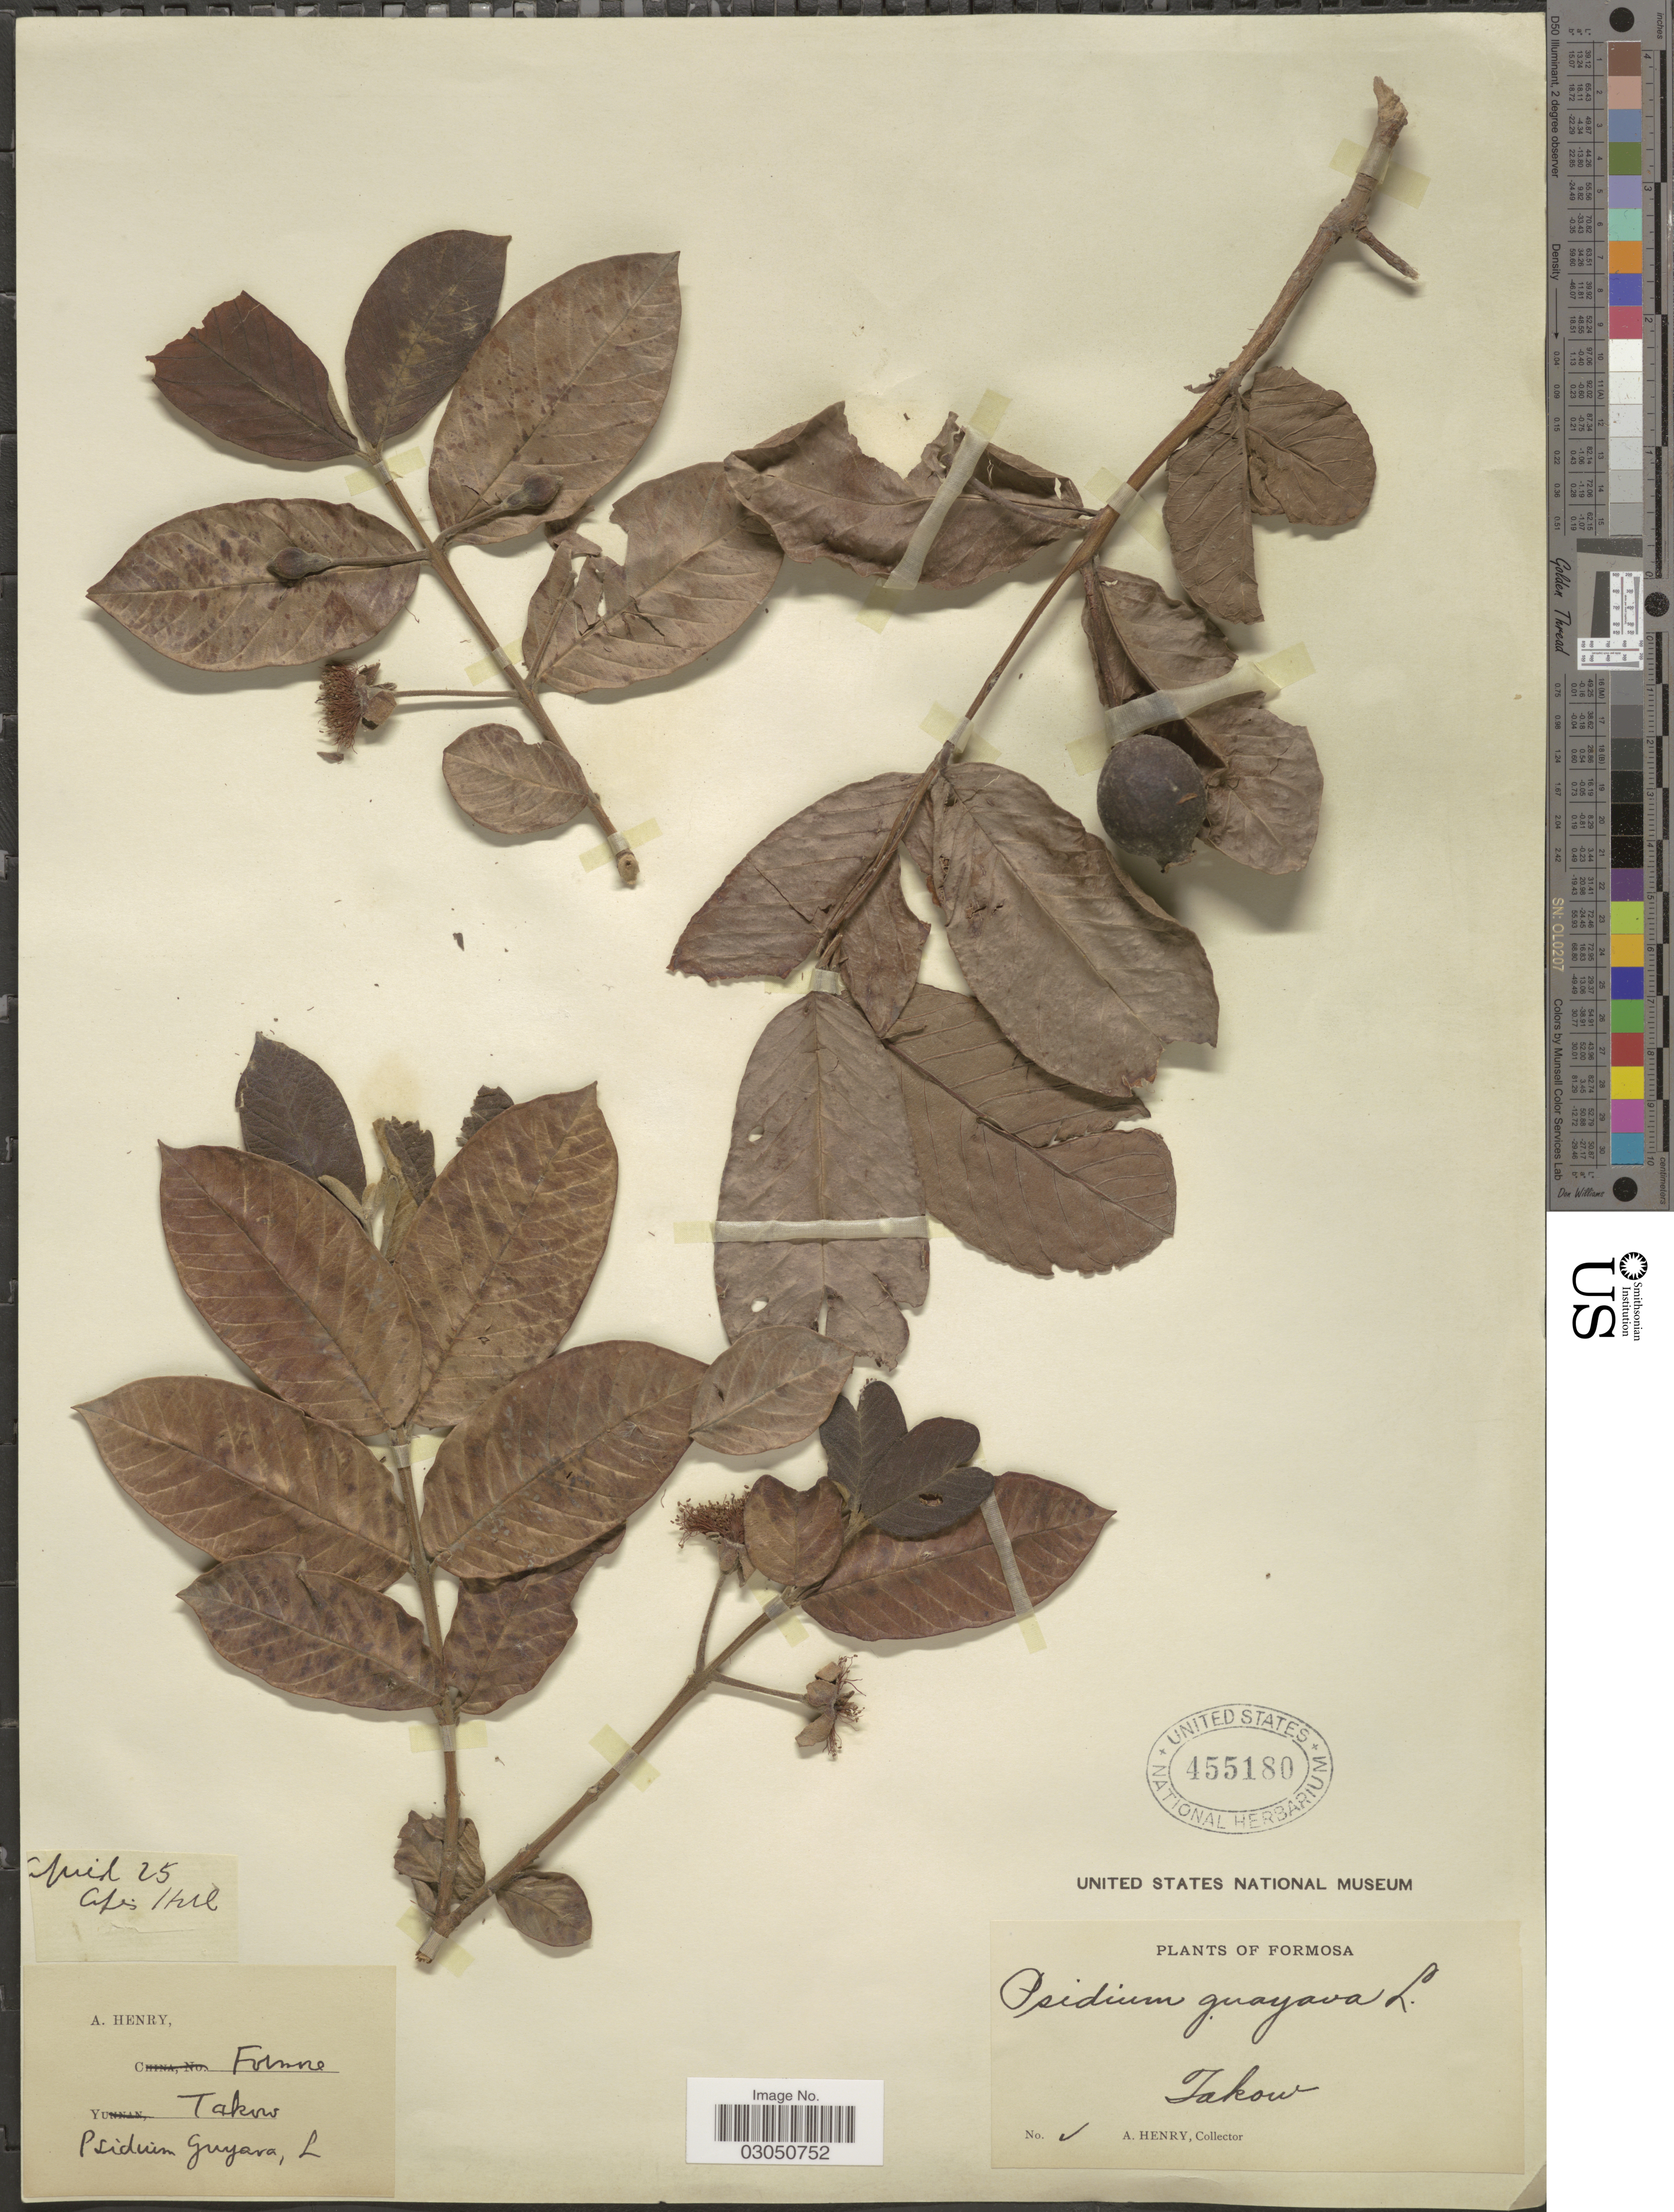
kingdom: Plantae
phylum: Tracheophyta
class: Magnoliopsida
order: Myrtales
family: Myrtaceae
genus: Psidium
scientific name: Psidium guajava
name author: L.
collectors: A. Henry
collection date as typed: Transcribed d/m/y: /4/25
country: Taiwan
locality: Formosa. Takow, Ape's Hill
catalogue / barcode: US 455180